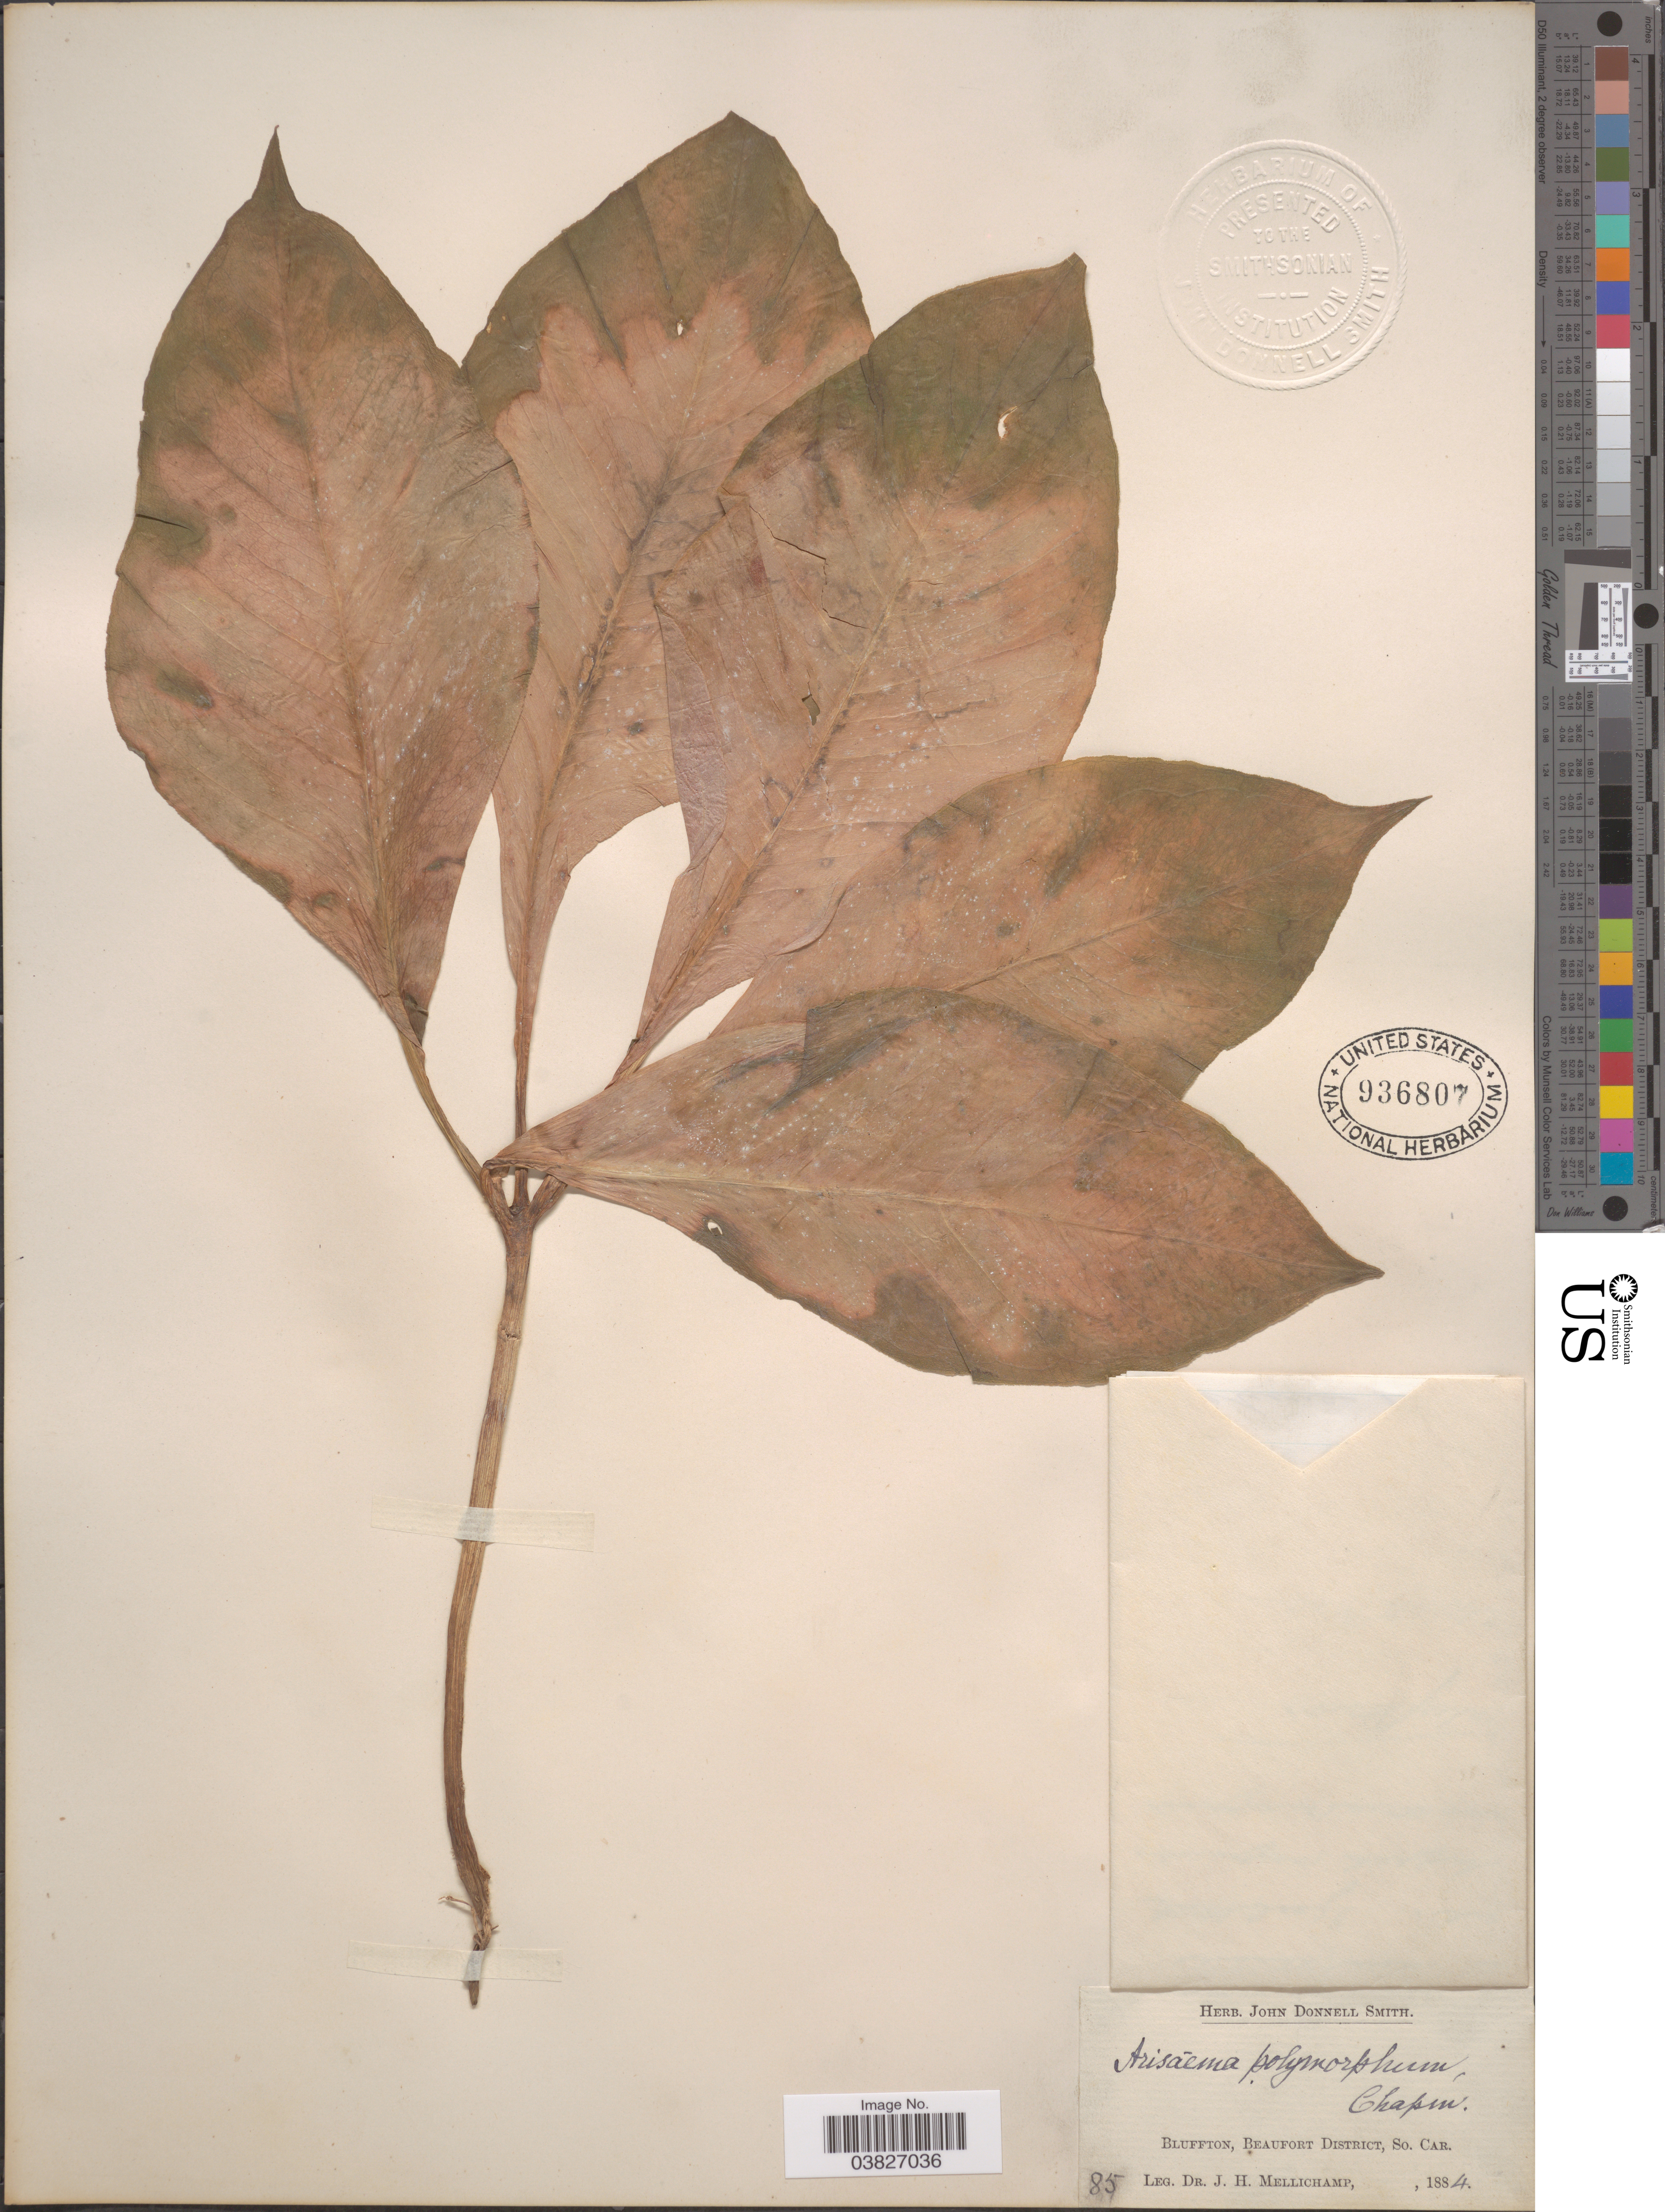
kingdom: Plantae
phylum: Tracheophyta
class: Liliopsida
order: Alismatales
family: Araceae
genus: Arisaema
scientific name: Arisaema quinatum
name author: (Nutt.) Schott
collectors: J. H. Mellichamp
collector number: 85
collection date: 1884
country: United States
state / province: South Carolina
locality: Bluffton, Beaufort District.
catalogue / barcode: US 936807